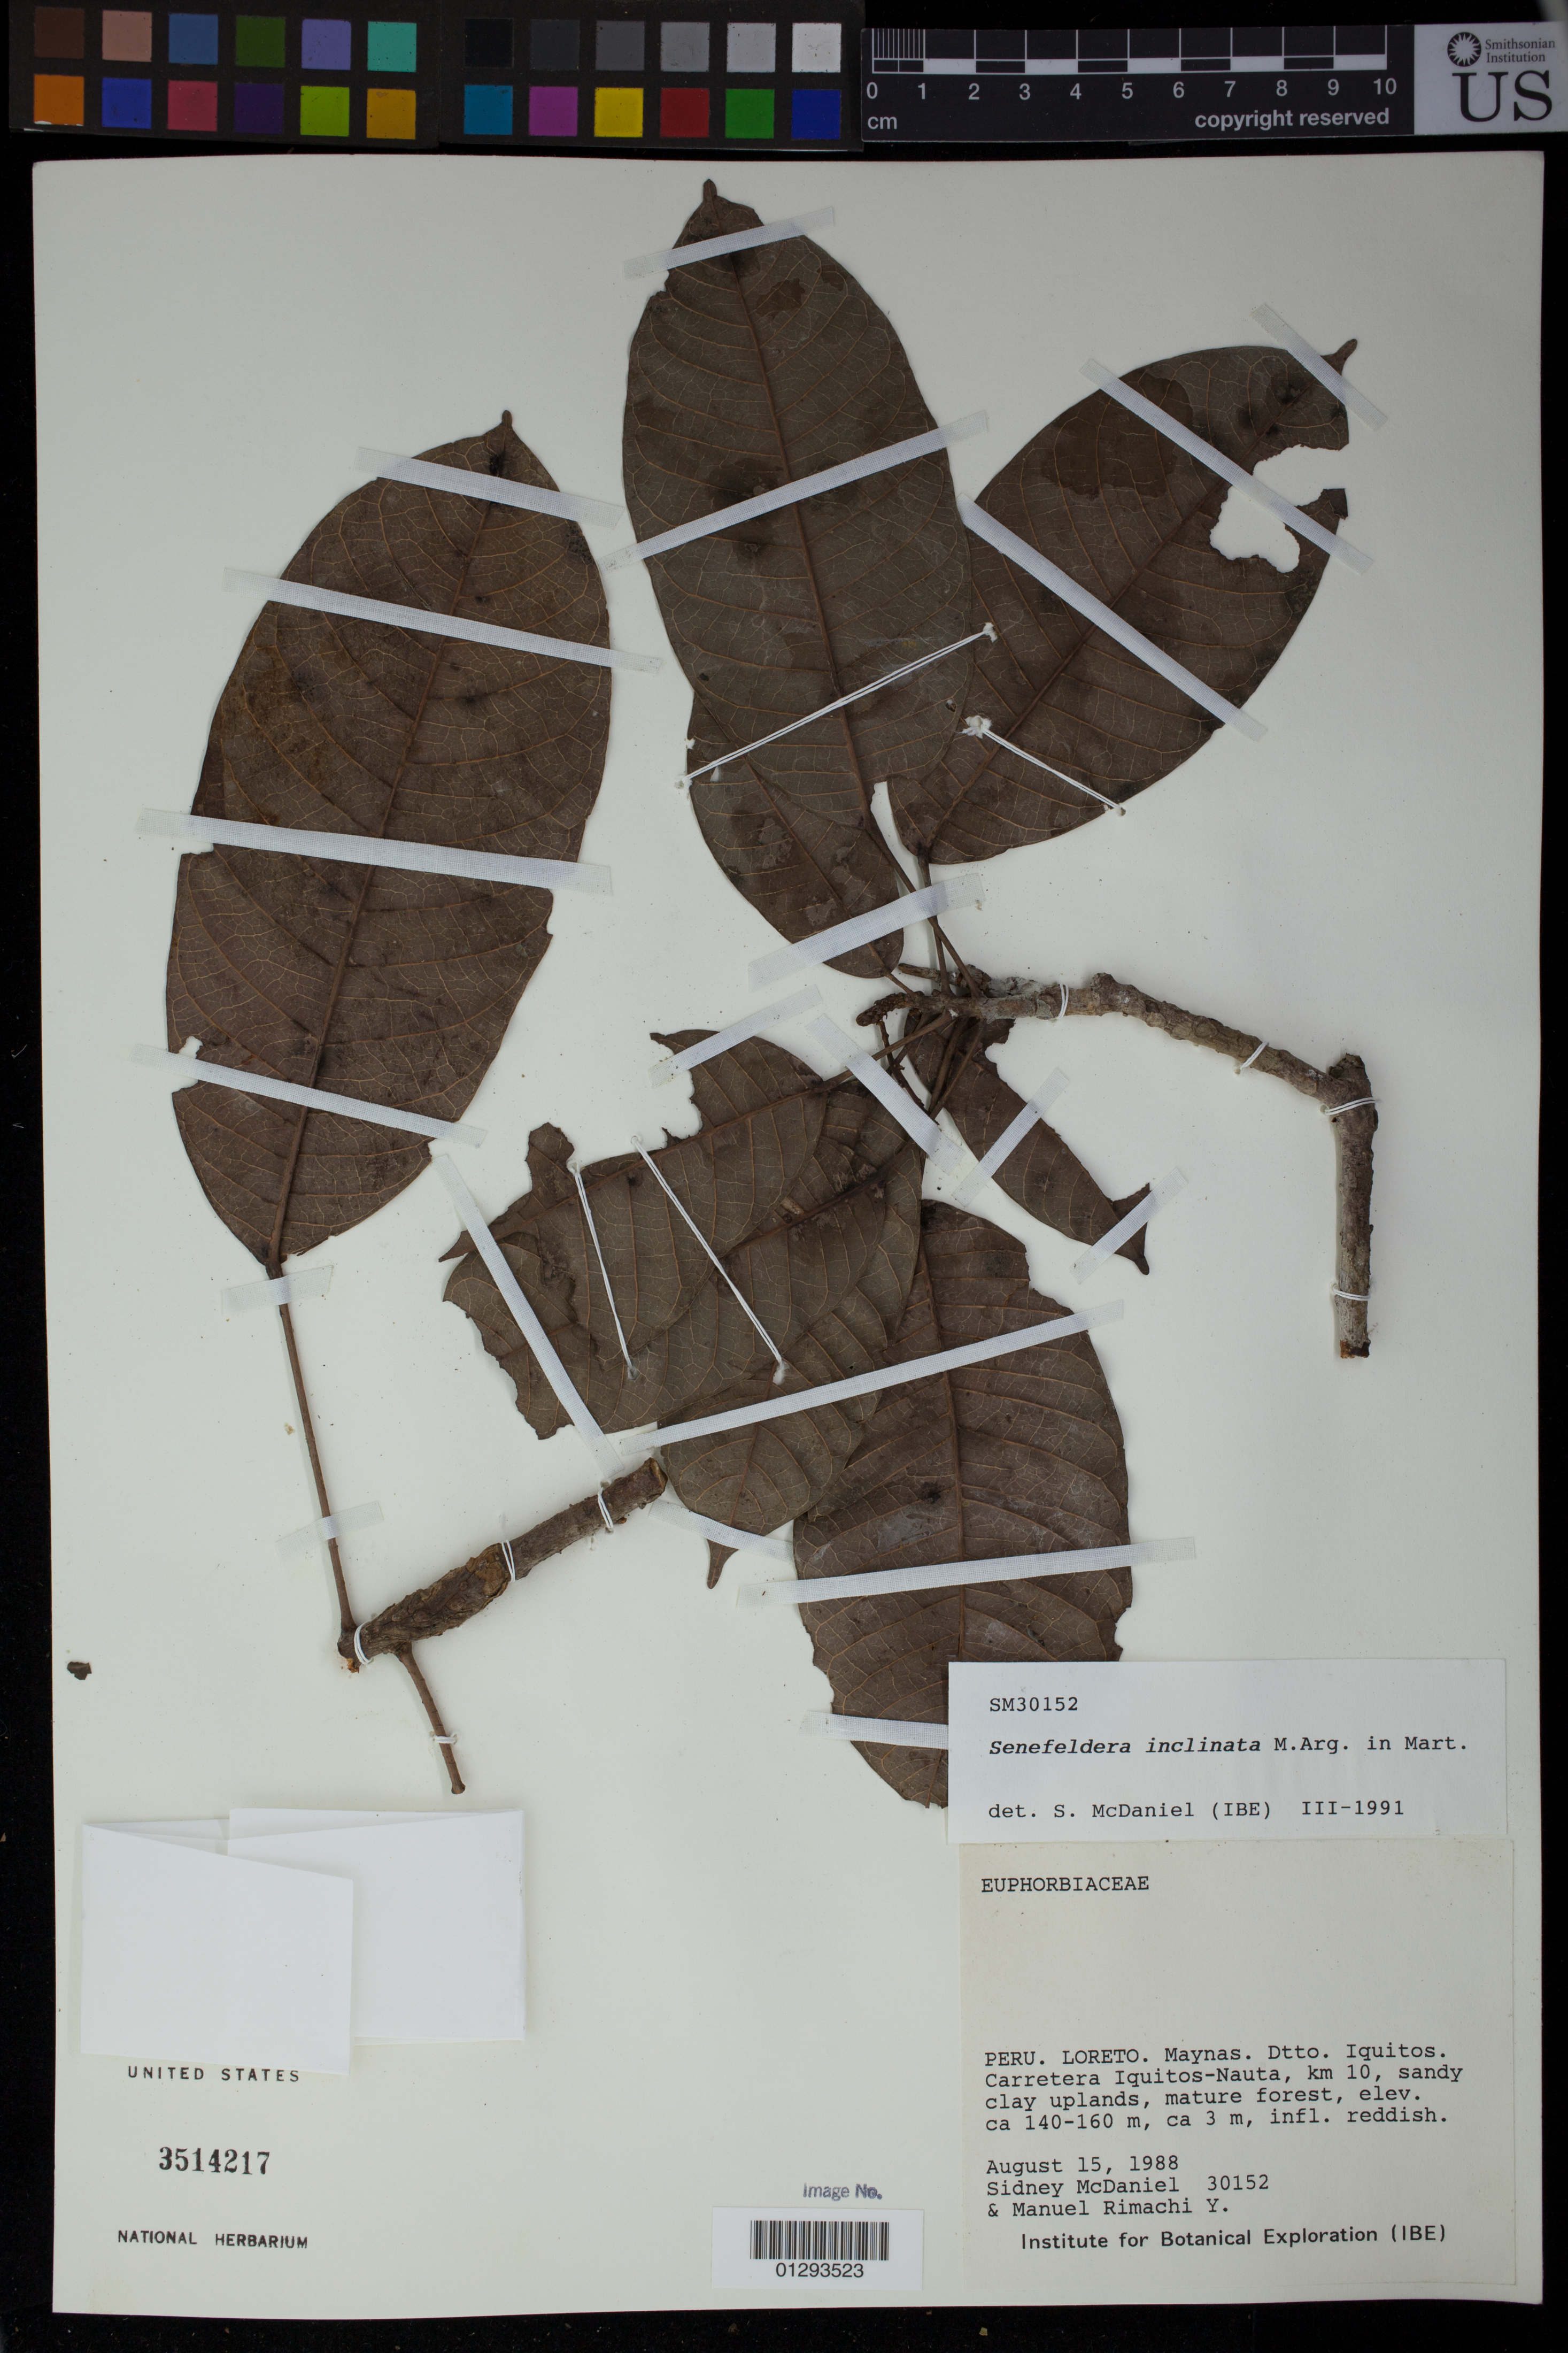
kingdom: Plantae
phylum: Tracheophyta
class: Magnoliopsida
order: Malpighiales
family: Euphorbiaceae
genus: Senefeldera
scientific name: Senefeldera inclinata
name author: Müll. Arg.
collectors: S. McDaniel & M. Rimachi Y.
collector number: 30152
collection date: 1988-08-15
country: Peru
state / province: Loreto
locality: Maynas. Dtto. Iquitos. Carretera Iquitos-Nauta, km 10.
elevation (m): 140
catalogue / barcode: US 3514217